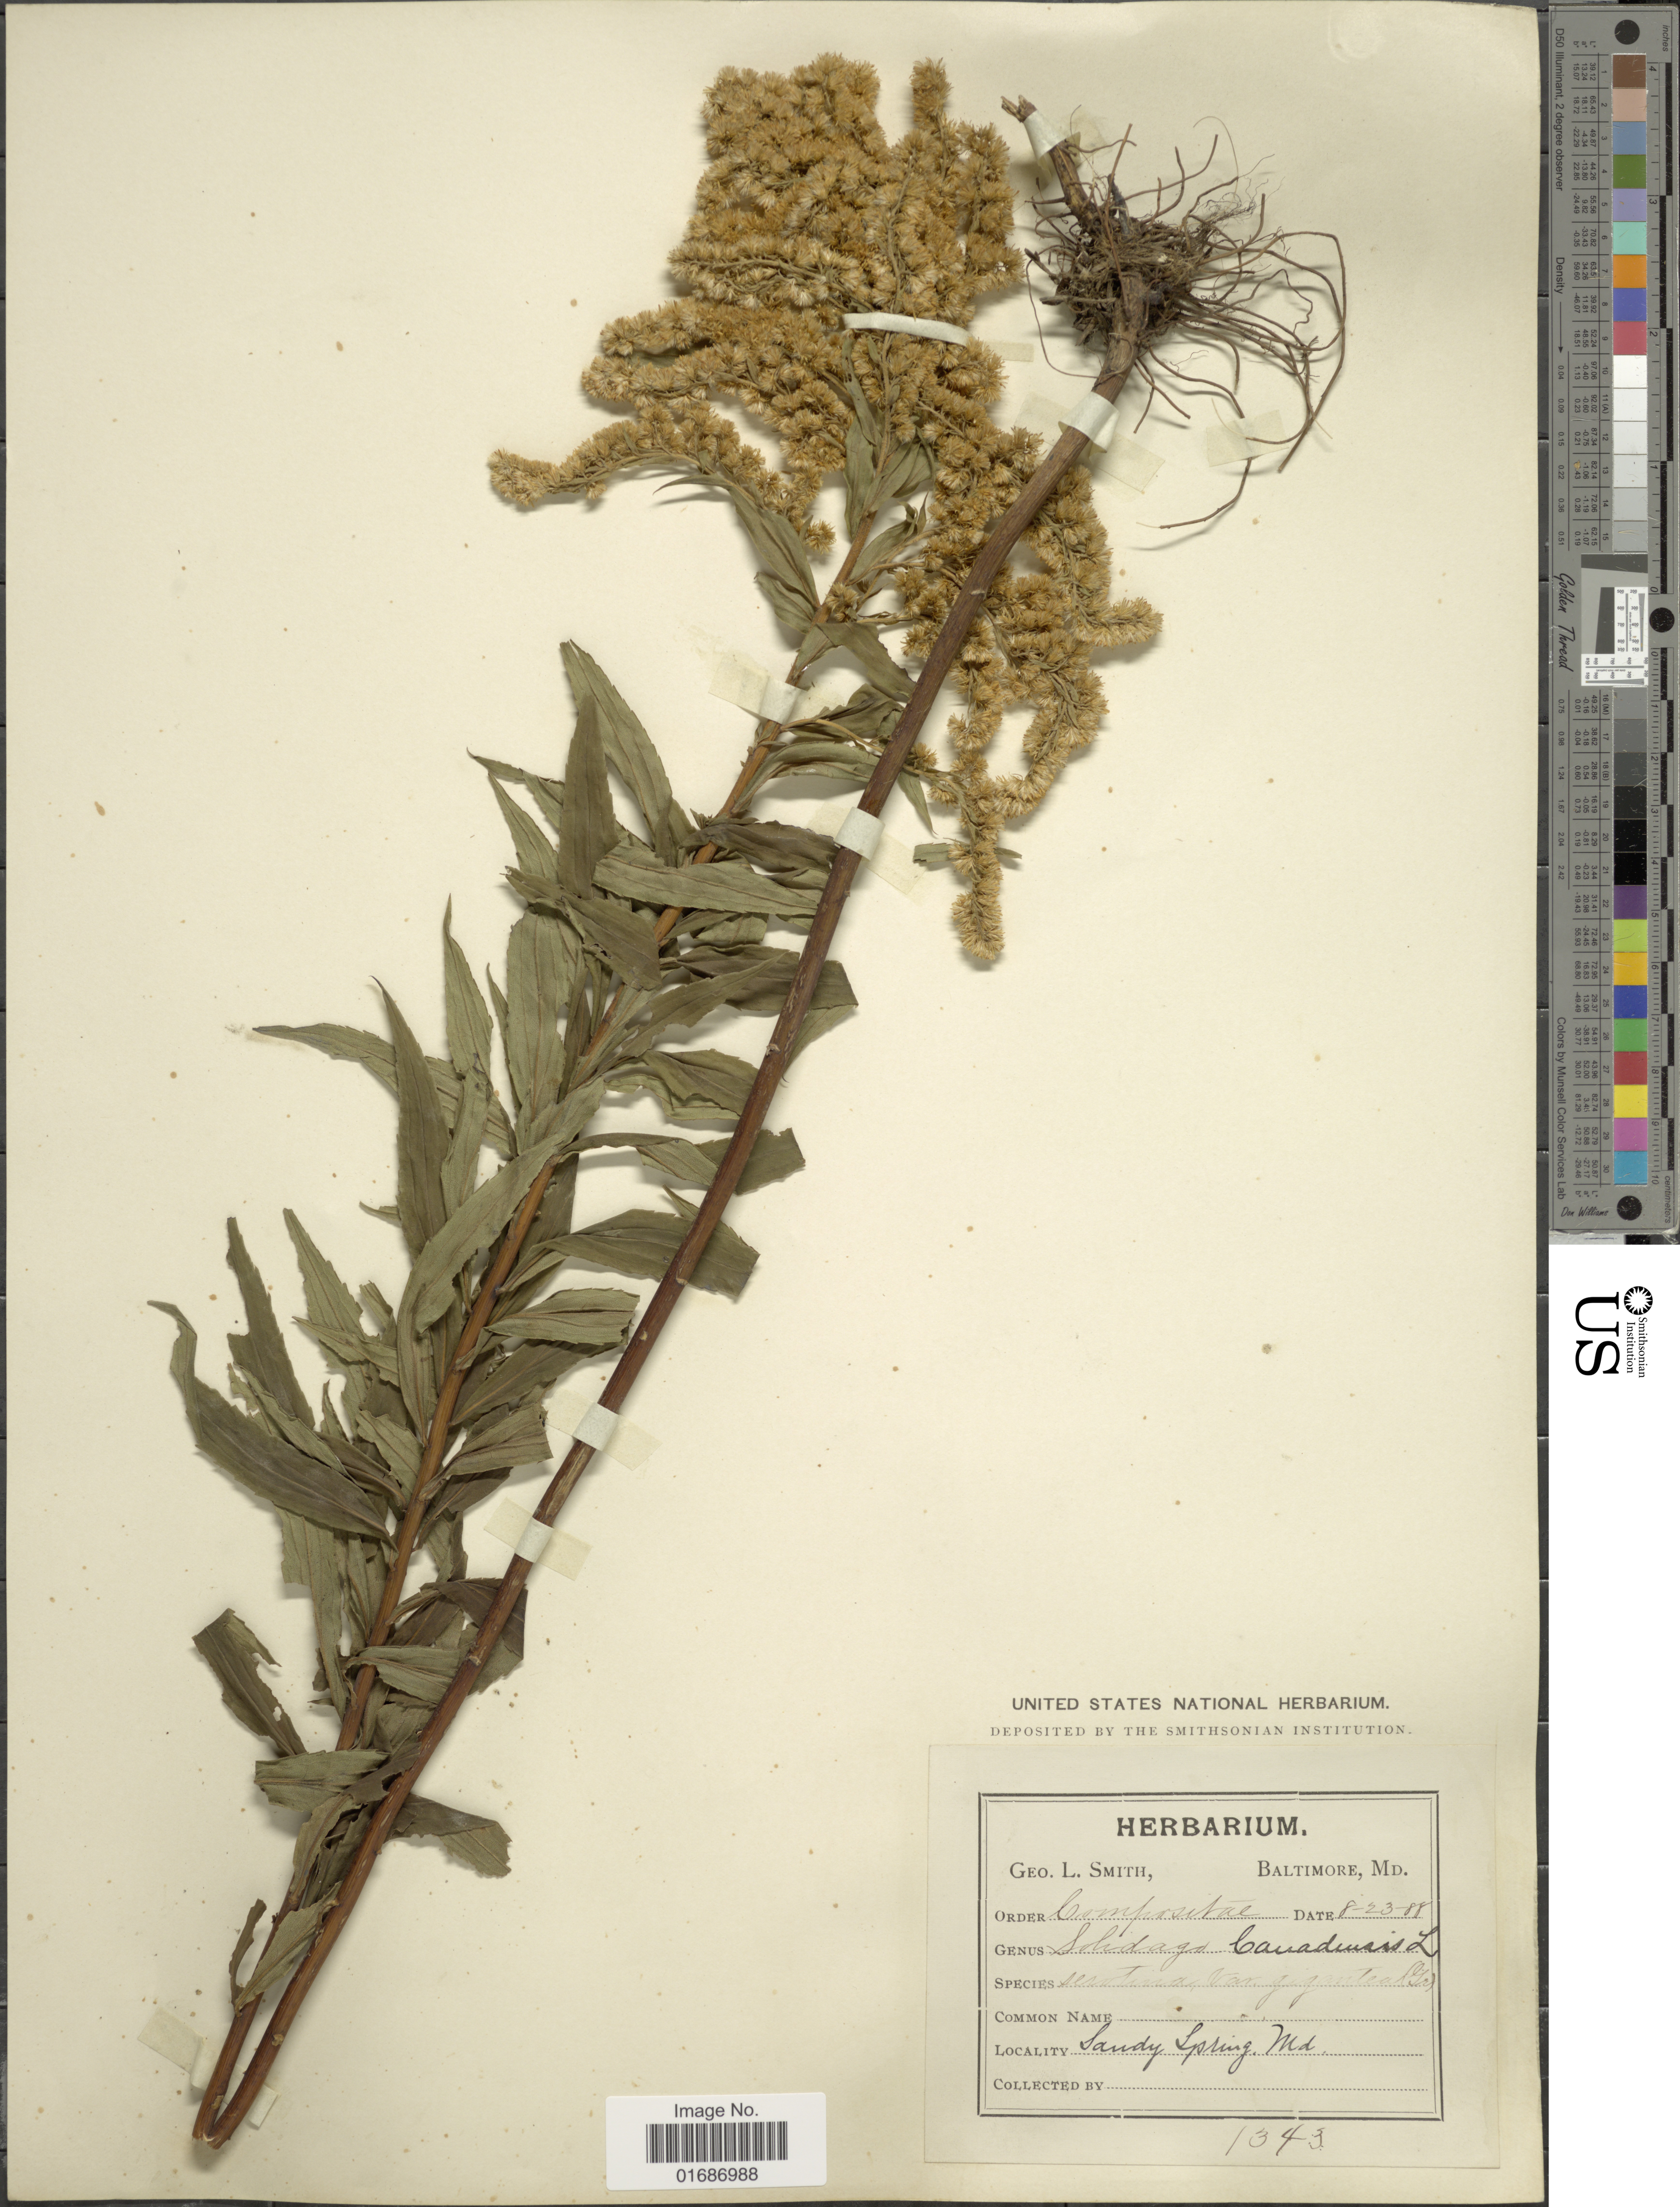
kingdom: Plantae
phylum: Tracheophyta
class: Magnoliopsida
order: Asterales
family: Asteraceae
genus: Solidago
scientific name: Solidago gigantea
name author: Aiton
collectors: G. L. Smith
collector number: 1343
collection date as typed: Transcribed d/m/y: 23/8/88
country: United States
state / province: Maryland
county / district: Montgomery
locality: Sandy Spring, Md.